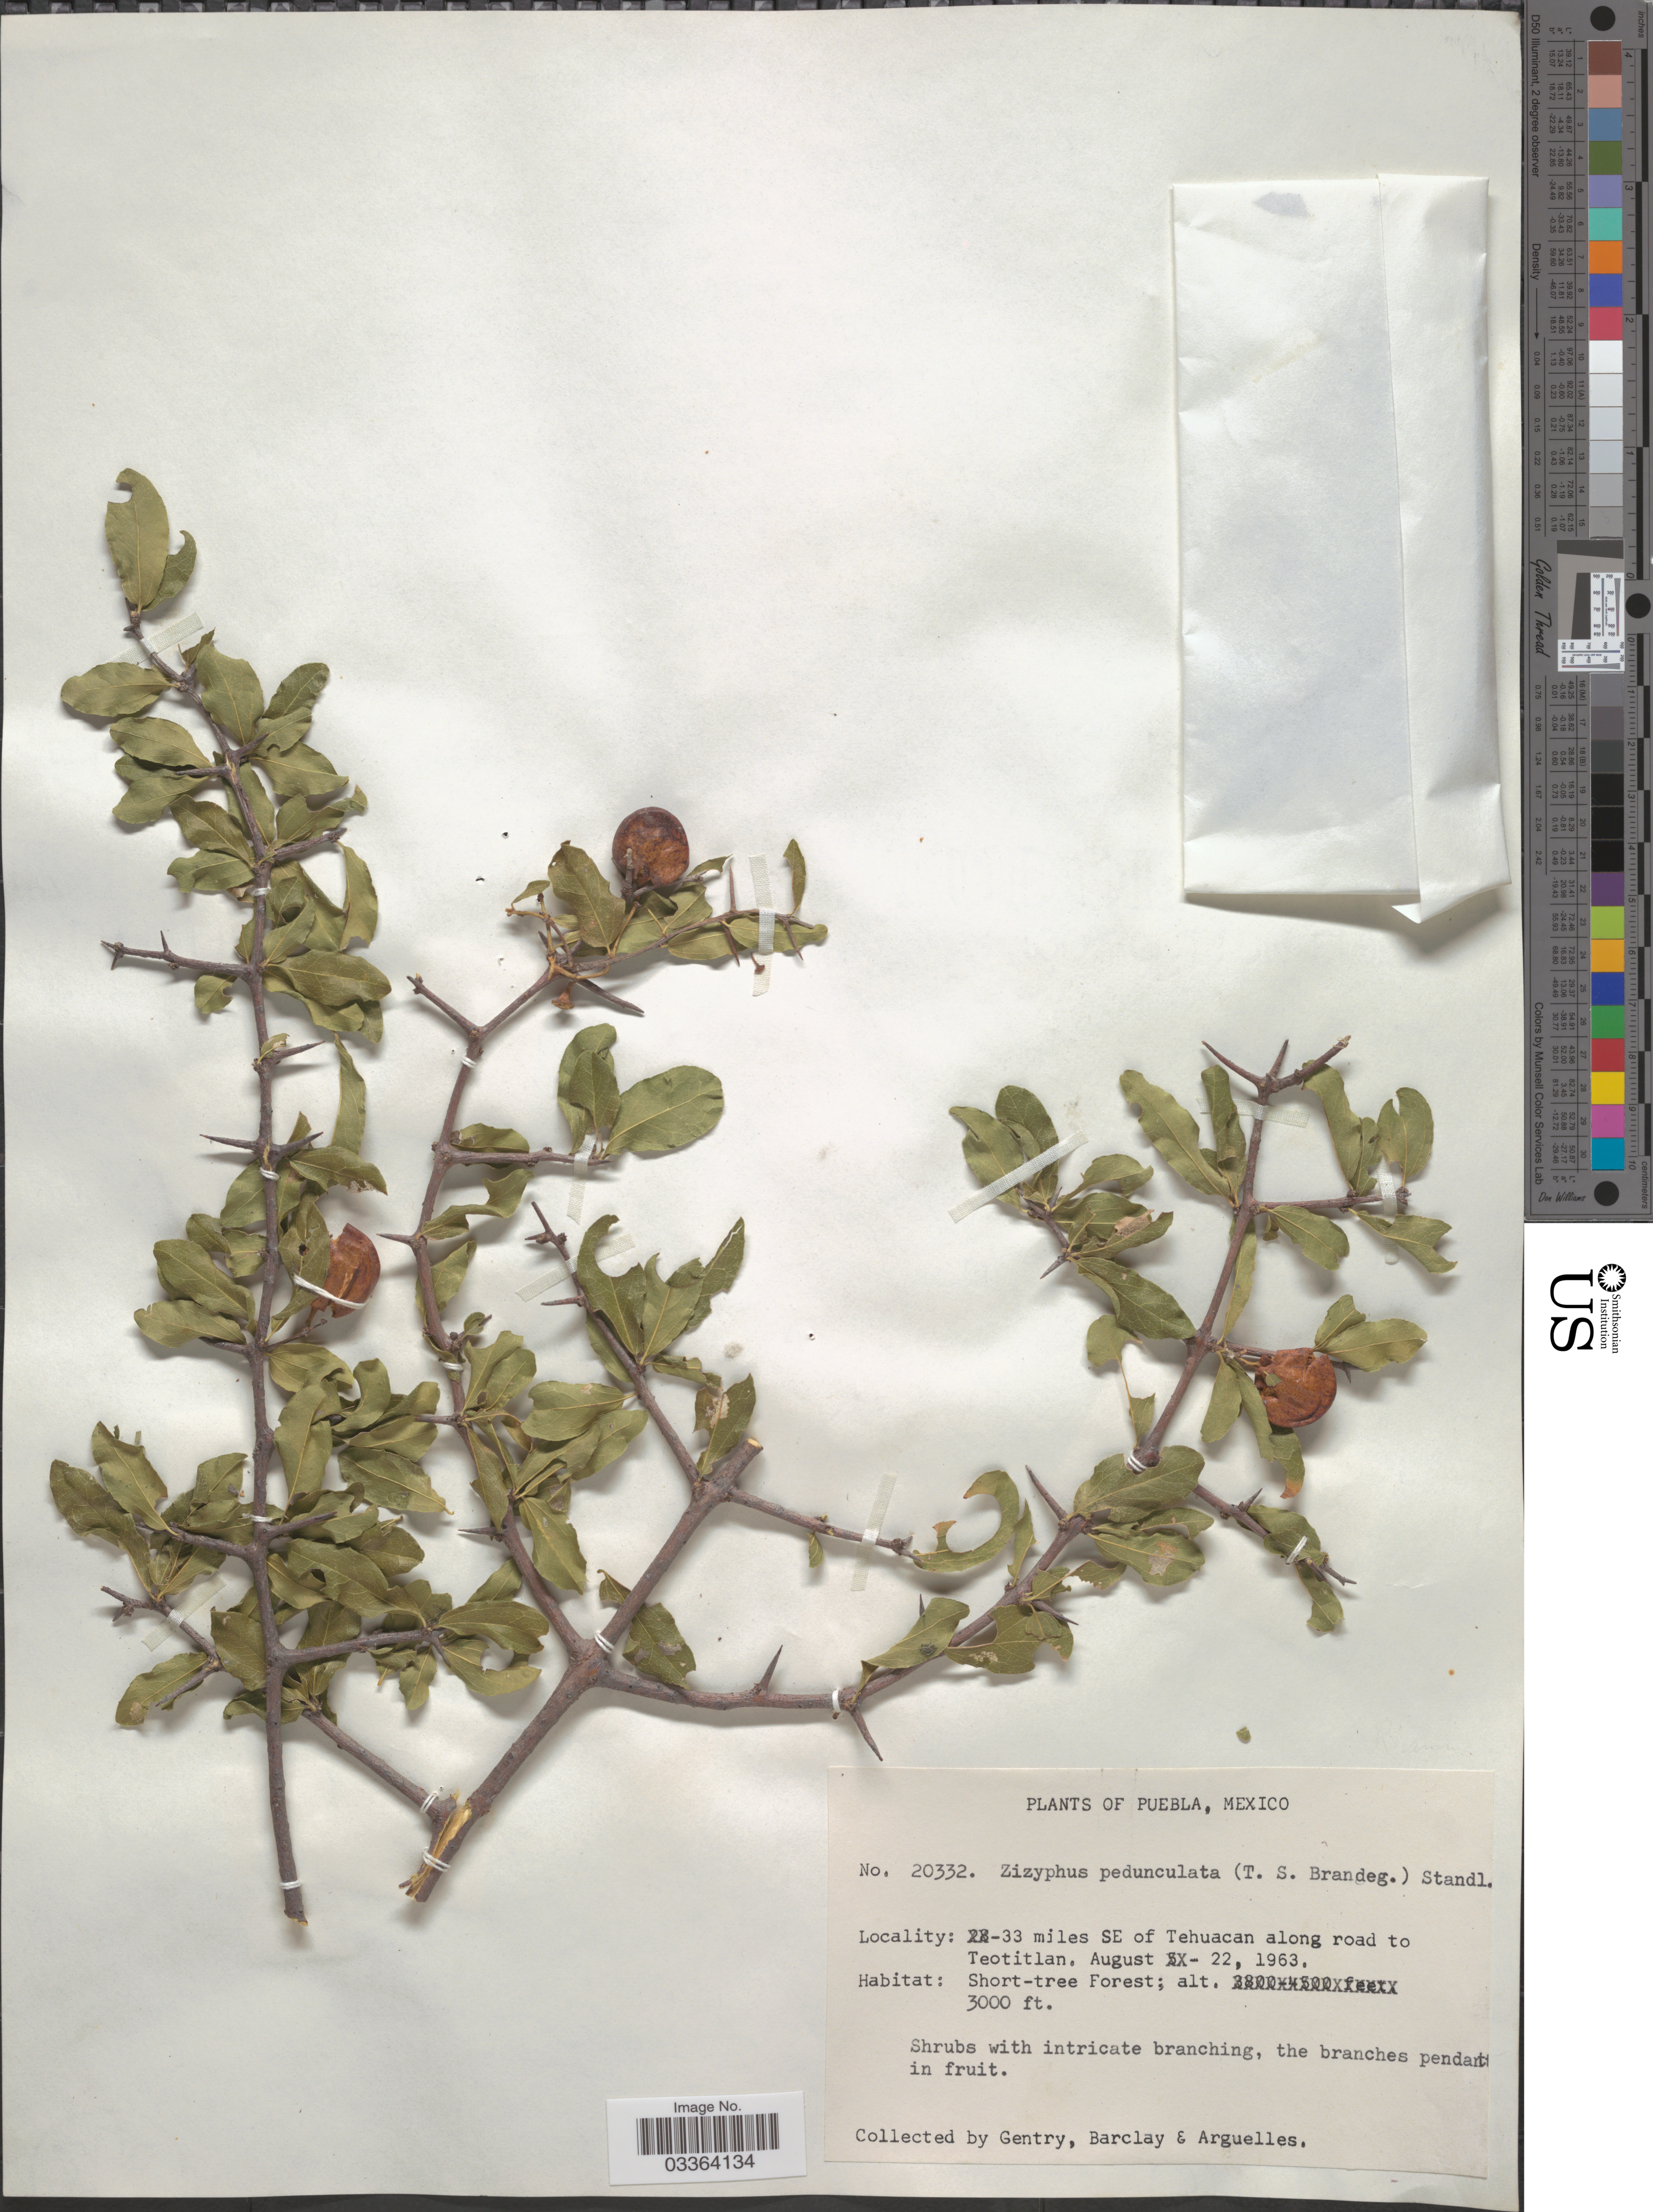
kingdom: Plantae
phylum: Tracheophyta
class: Magnoliopsida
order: Rosales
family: Rhamnaceae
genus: Sarcomphalus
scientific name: Sarcomphalus pedunculatus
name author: (Brandegee) Hauenschild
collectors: Gentry, --, -- Barclay & Arguelles, --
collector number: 20332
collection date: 1963-08-22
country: Mexico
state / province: Puebla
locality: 33 miles SE of Tehuacan along road to Teotitlan.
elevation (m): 914